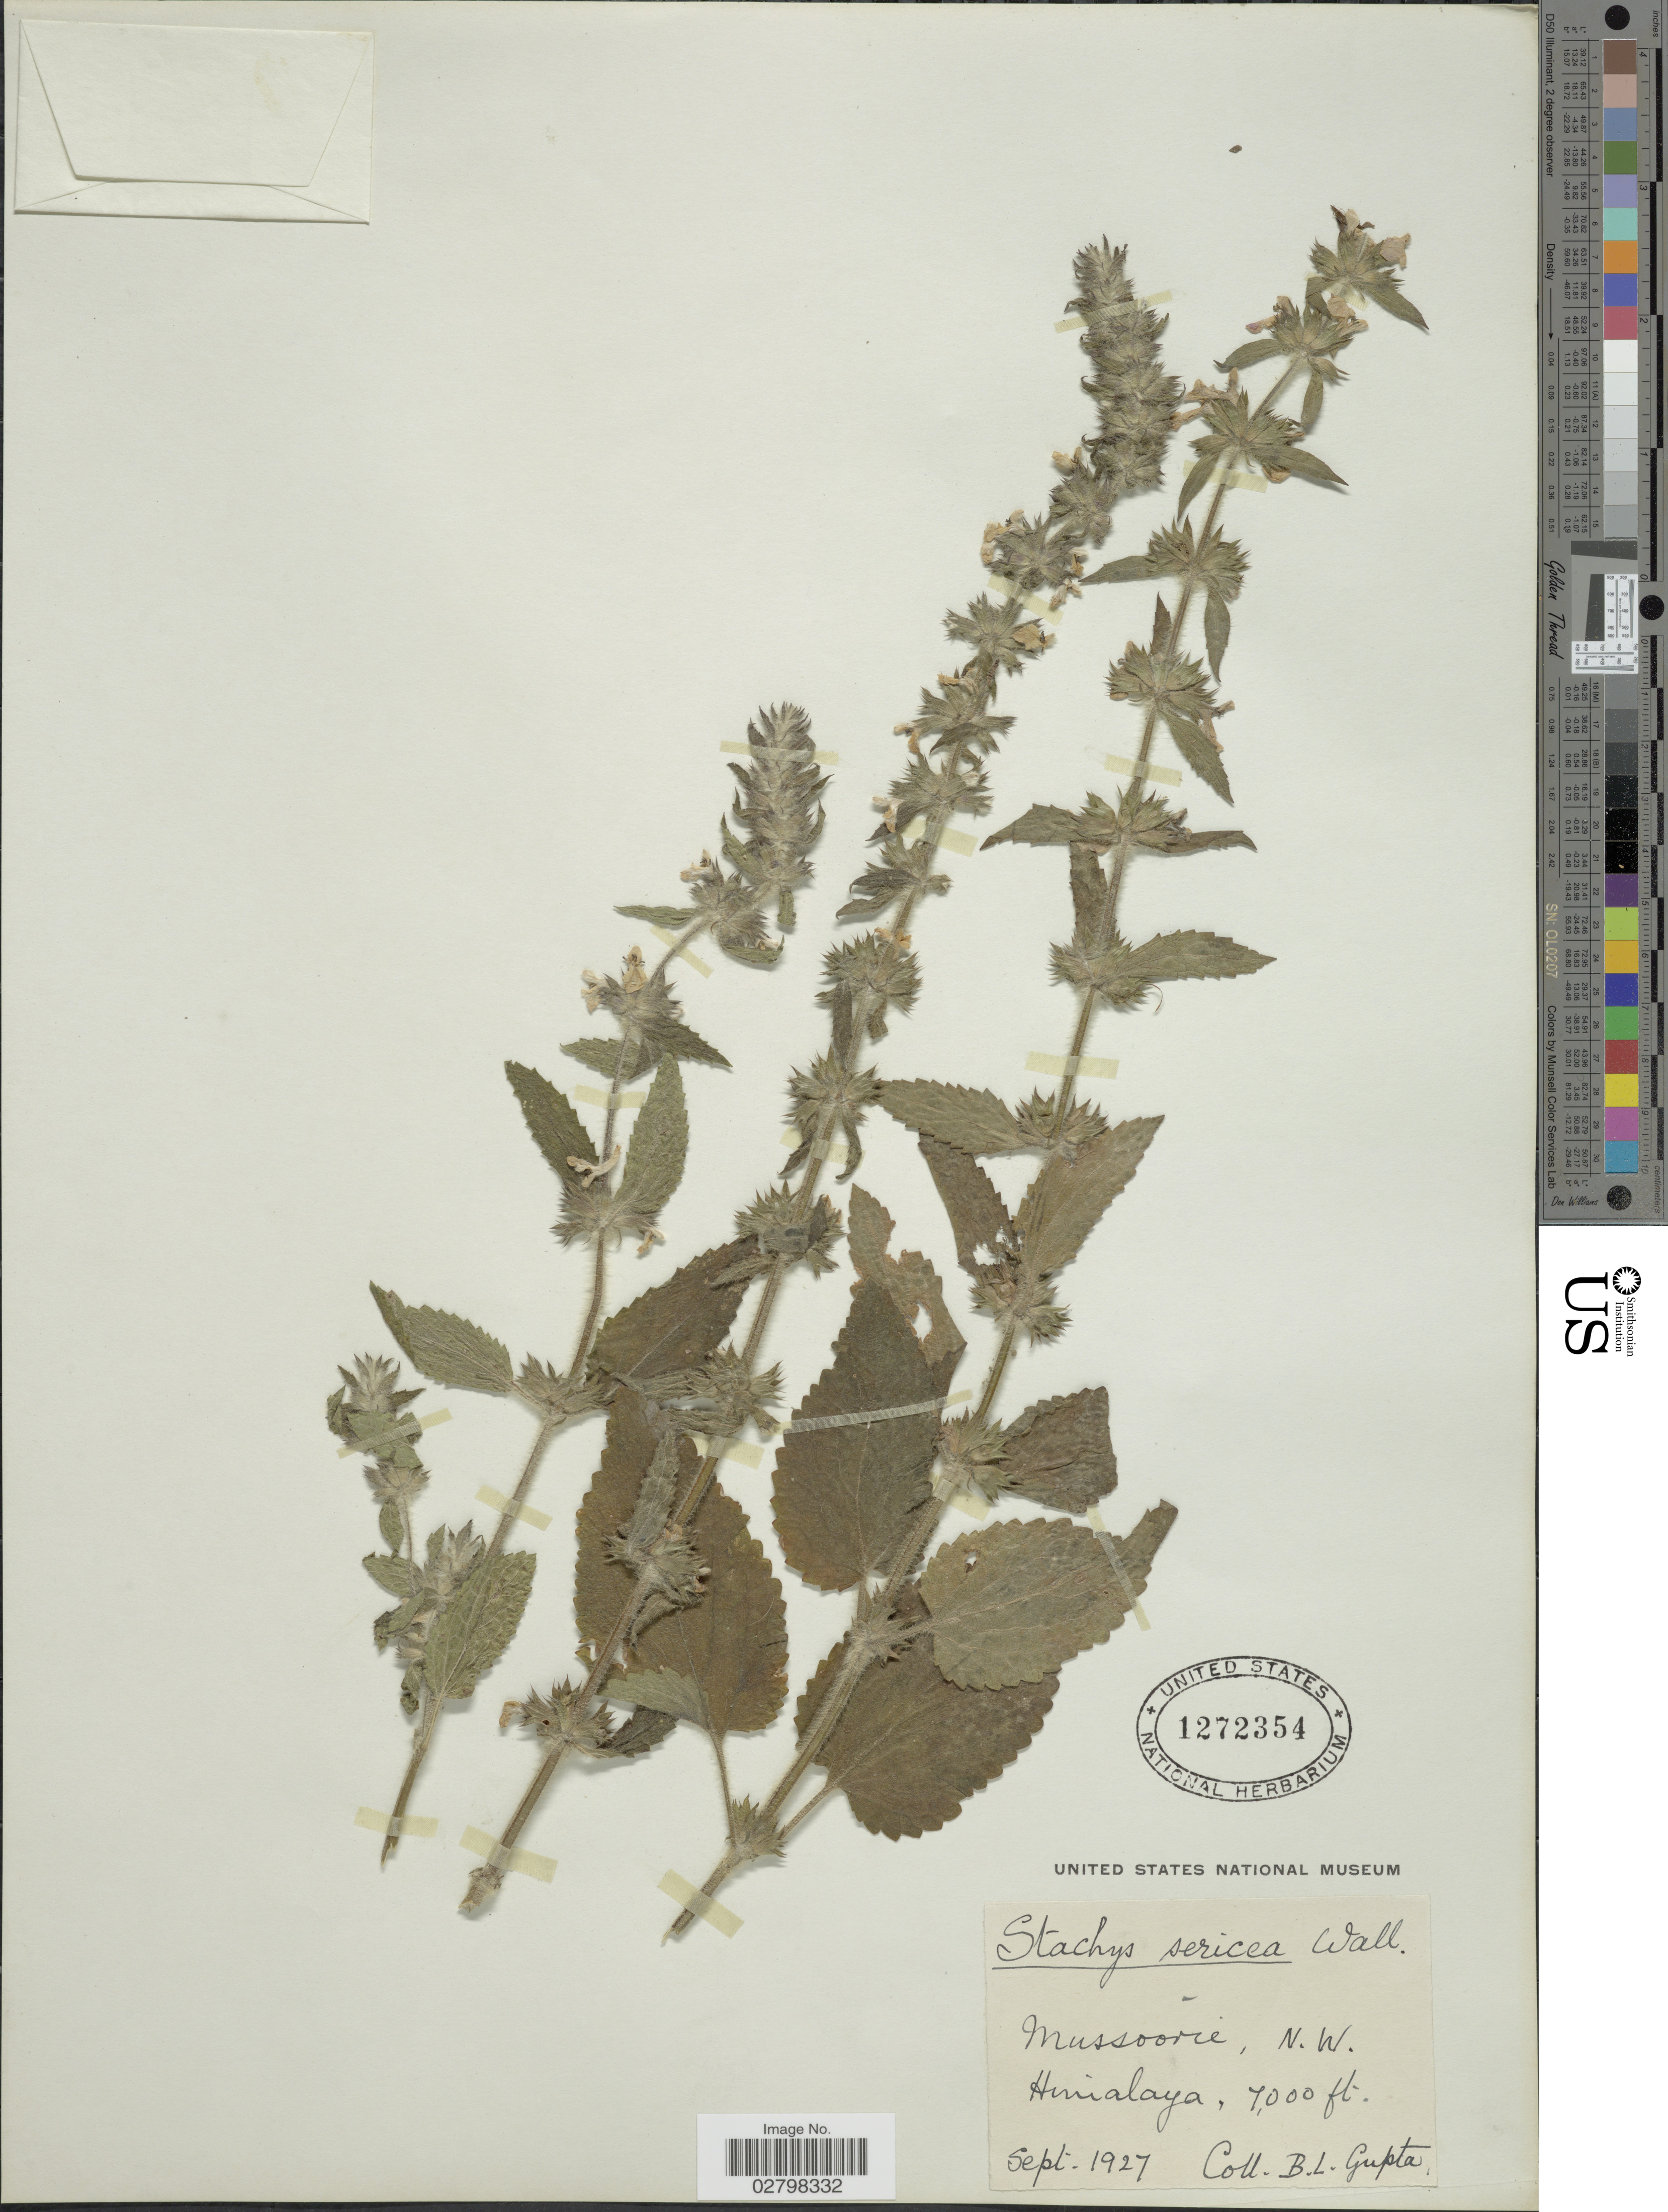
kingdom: Plantae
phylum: Tracheophyta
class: Magnoliopsida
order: Lamiales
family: Lamiaceae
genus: Stachys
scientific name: Stachys splendens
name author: Wall. ex Benth.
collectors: B. L. Gupta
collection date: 1927-09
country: India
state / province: Uttarakhand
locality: Mussoorie, N.W. Himalaya.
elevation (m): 2134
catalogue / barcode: US 1272354